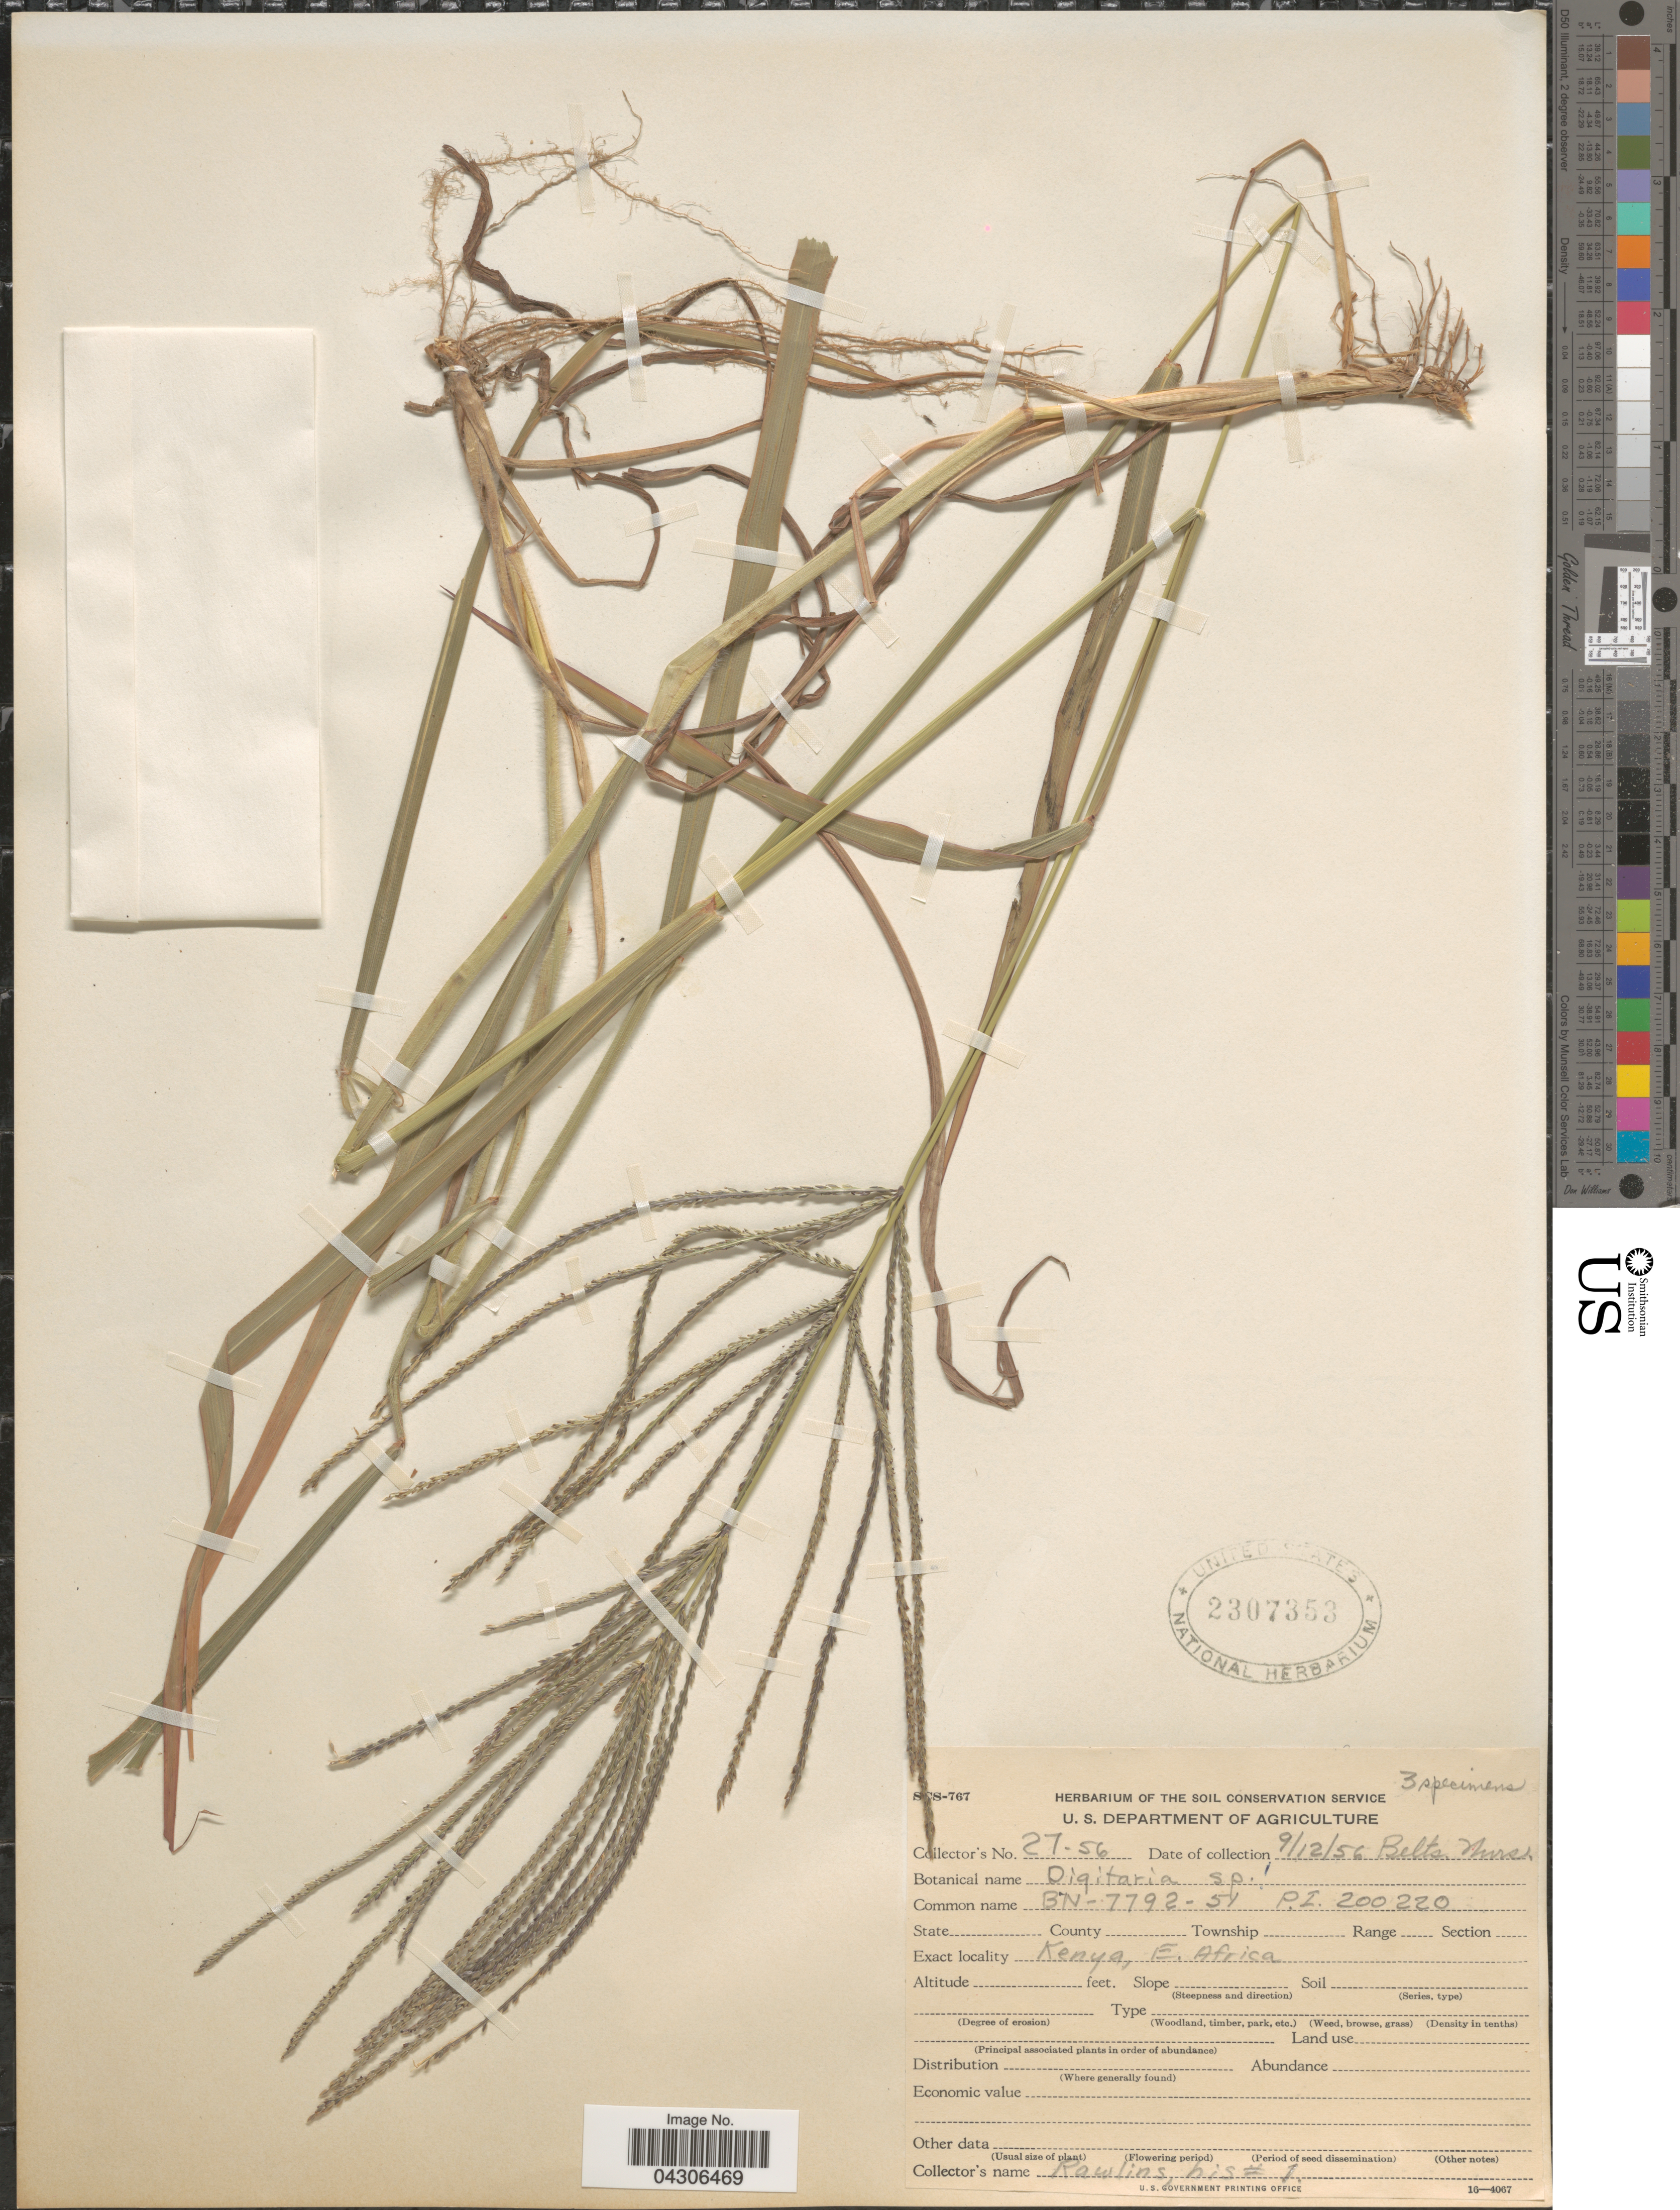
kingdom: Plantae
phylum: Tracheophyta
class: Liliopsida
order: Poales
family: Poaceae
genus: Digitaria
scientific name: Digitaria sp.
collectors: -. Rawlins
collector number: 1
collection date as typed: Transcribed d/m/y: 12/9/56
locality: Belts. Nurs.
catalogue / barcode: US 2307353